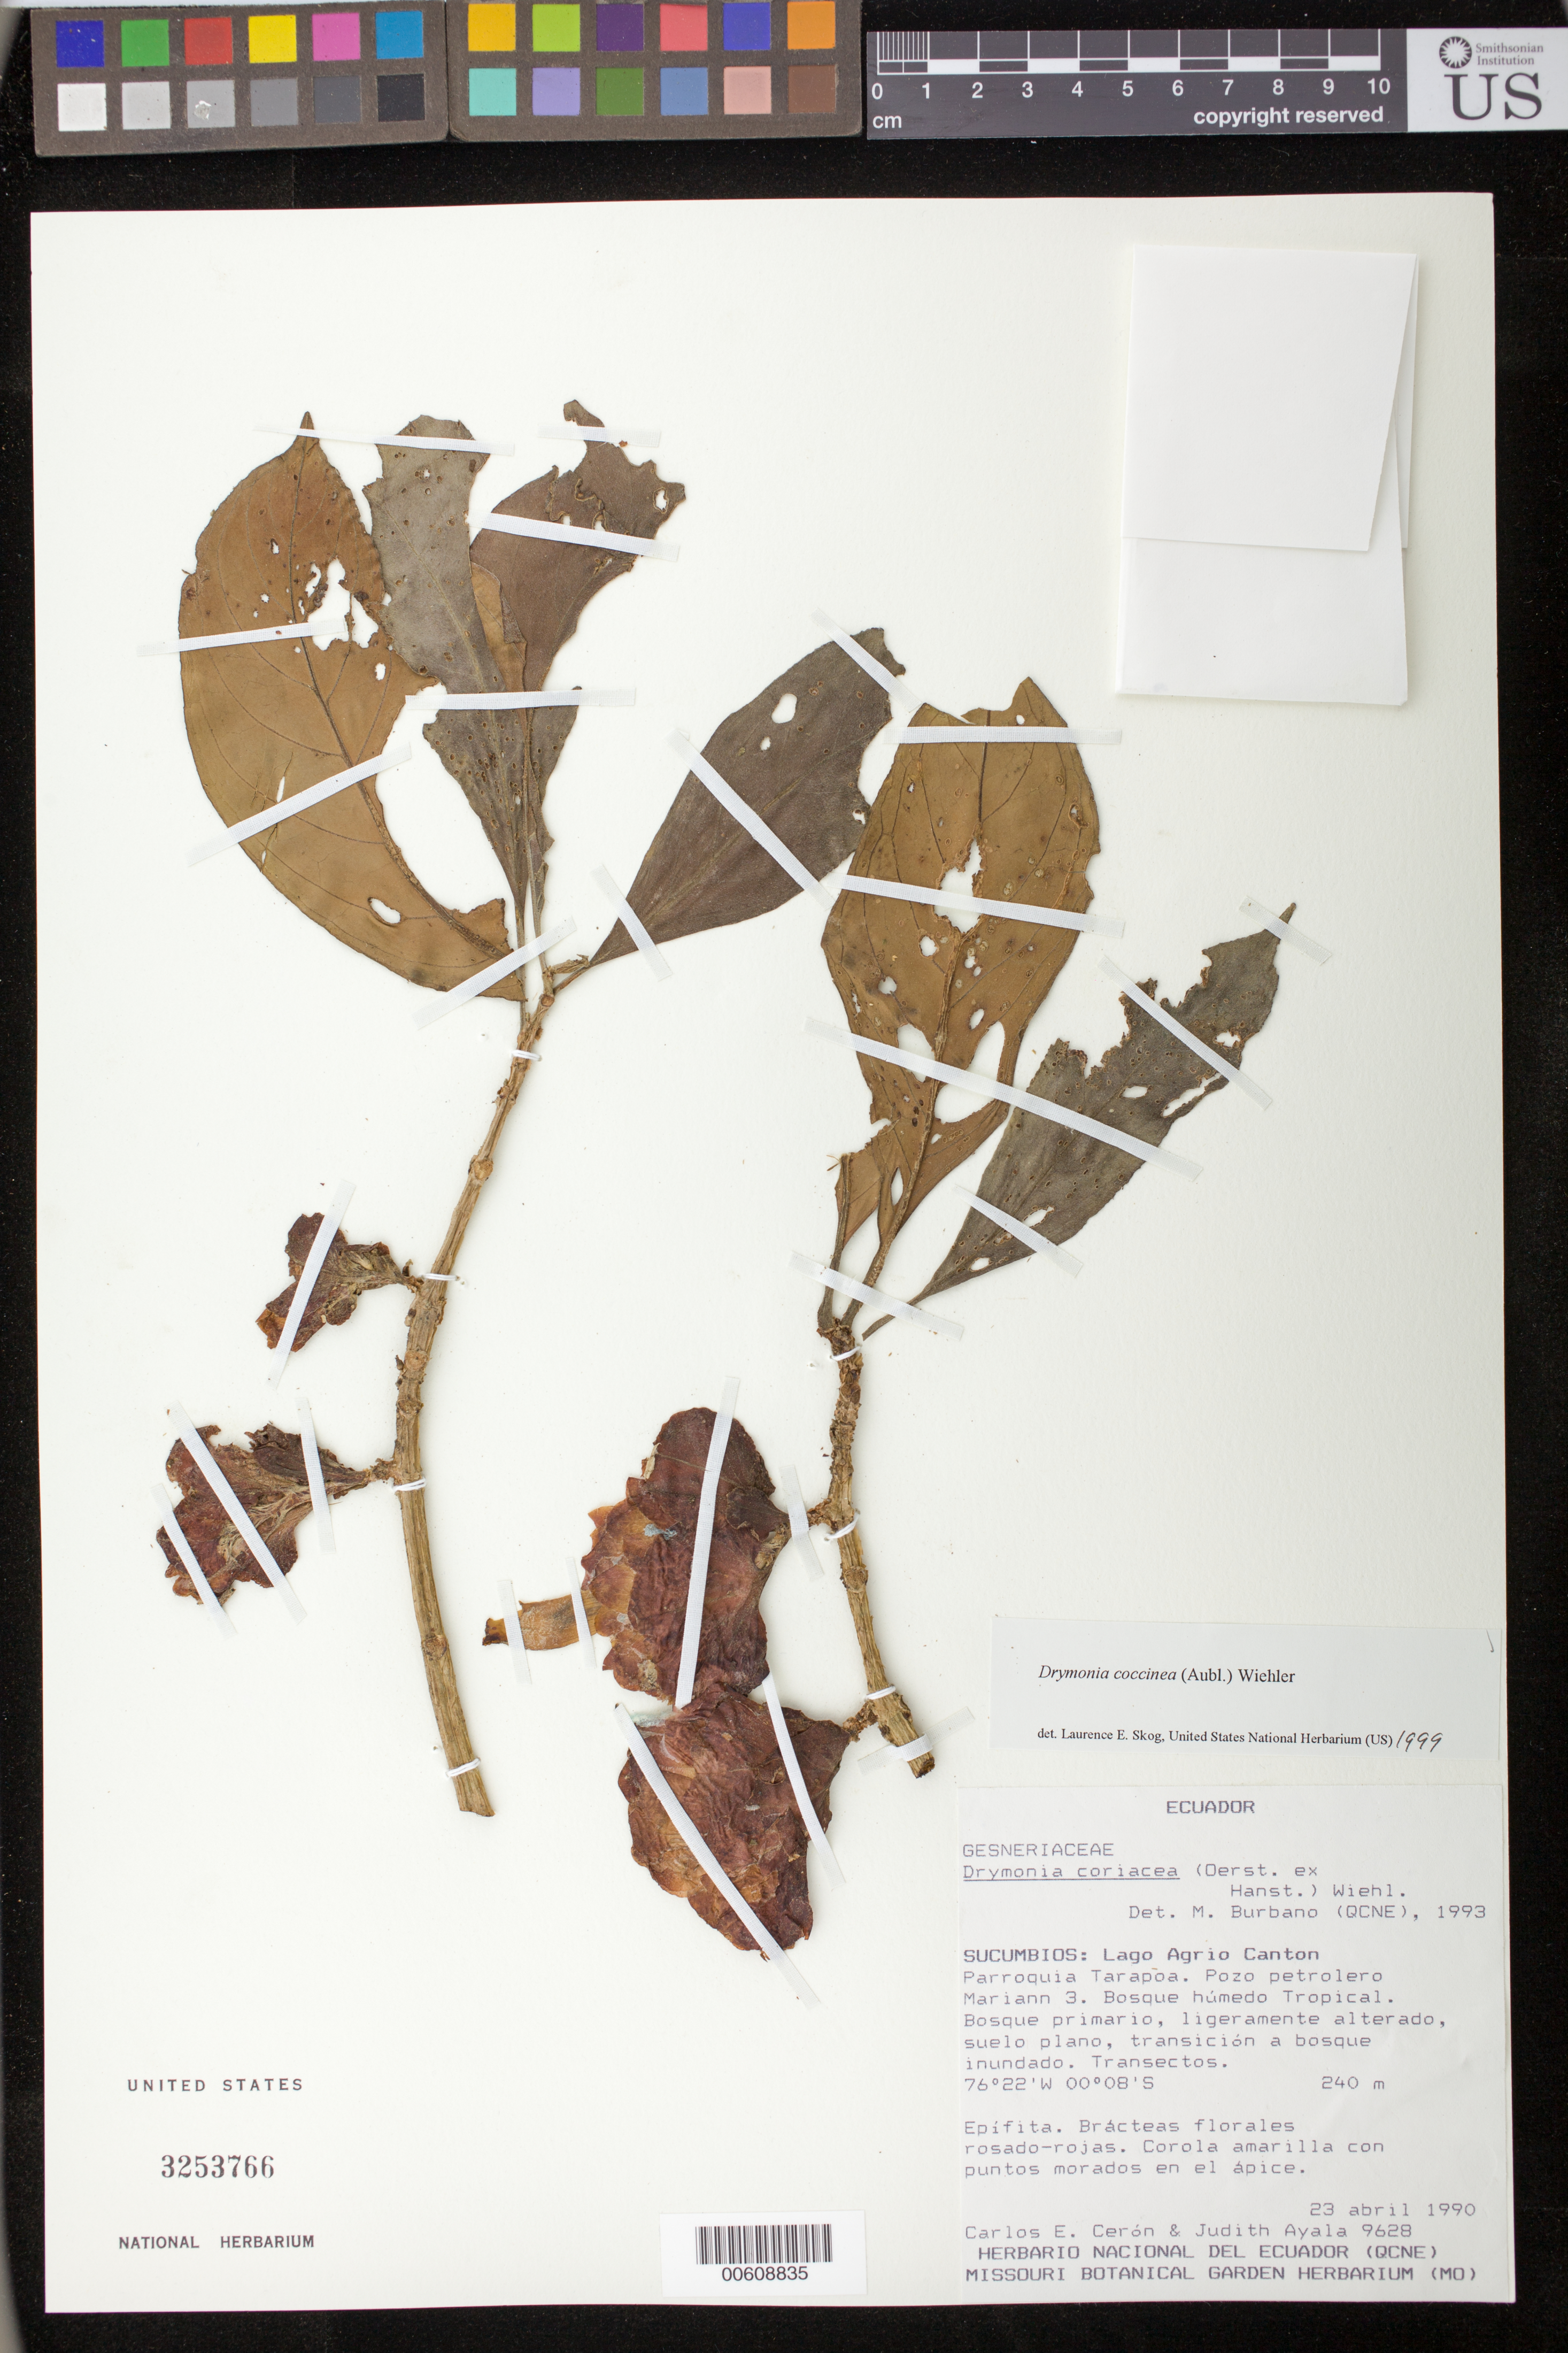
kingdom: Plantae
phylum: Tracheophyta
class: Magnoliopsida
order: Lamiales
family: Gesneriaceae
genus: Drymonia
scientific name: Drymonia coccinea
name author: (Aubl.) Wiehler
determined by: Skog, Laurence E.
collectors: C. E. Cerón M. & J. Ayala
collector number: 9628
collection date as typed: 23 Apr 1990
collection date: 1990-04-23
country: Ecuador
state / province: Sucumbíos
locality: Lago Agrio Canton; Parroquia Tarapoa, Pozo petrolero Mariann 3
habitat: Bosque humedo tropical, bosque primario, ligeramente alterado, suelo plano, transicion a bosque inundado, transectos.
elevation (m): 240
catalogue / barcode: US 3253766